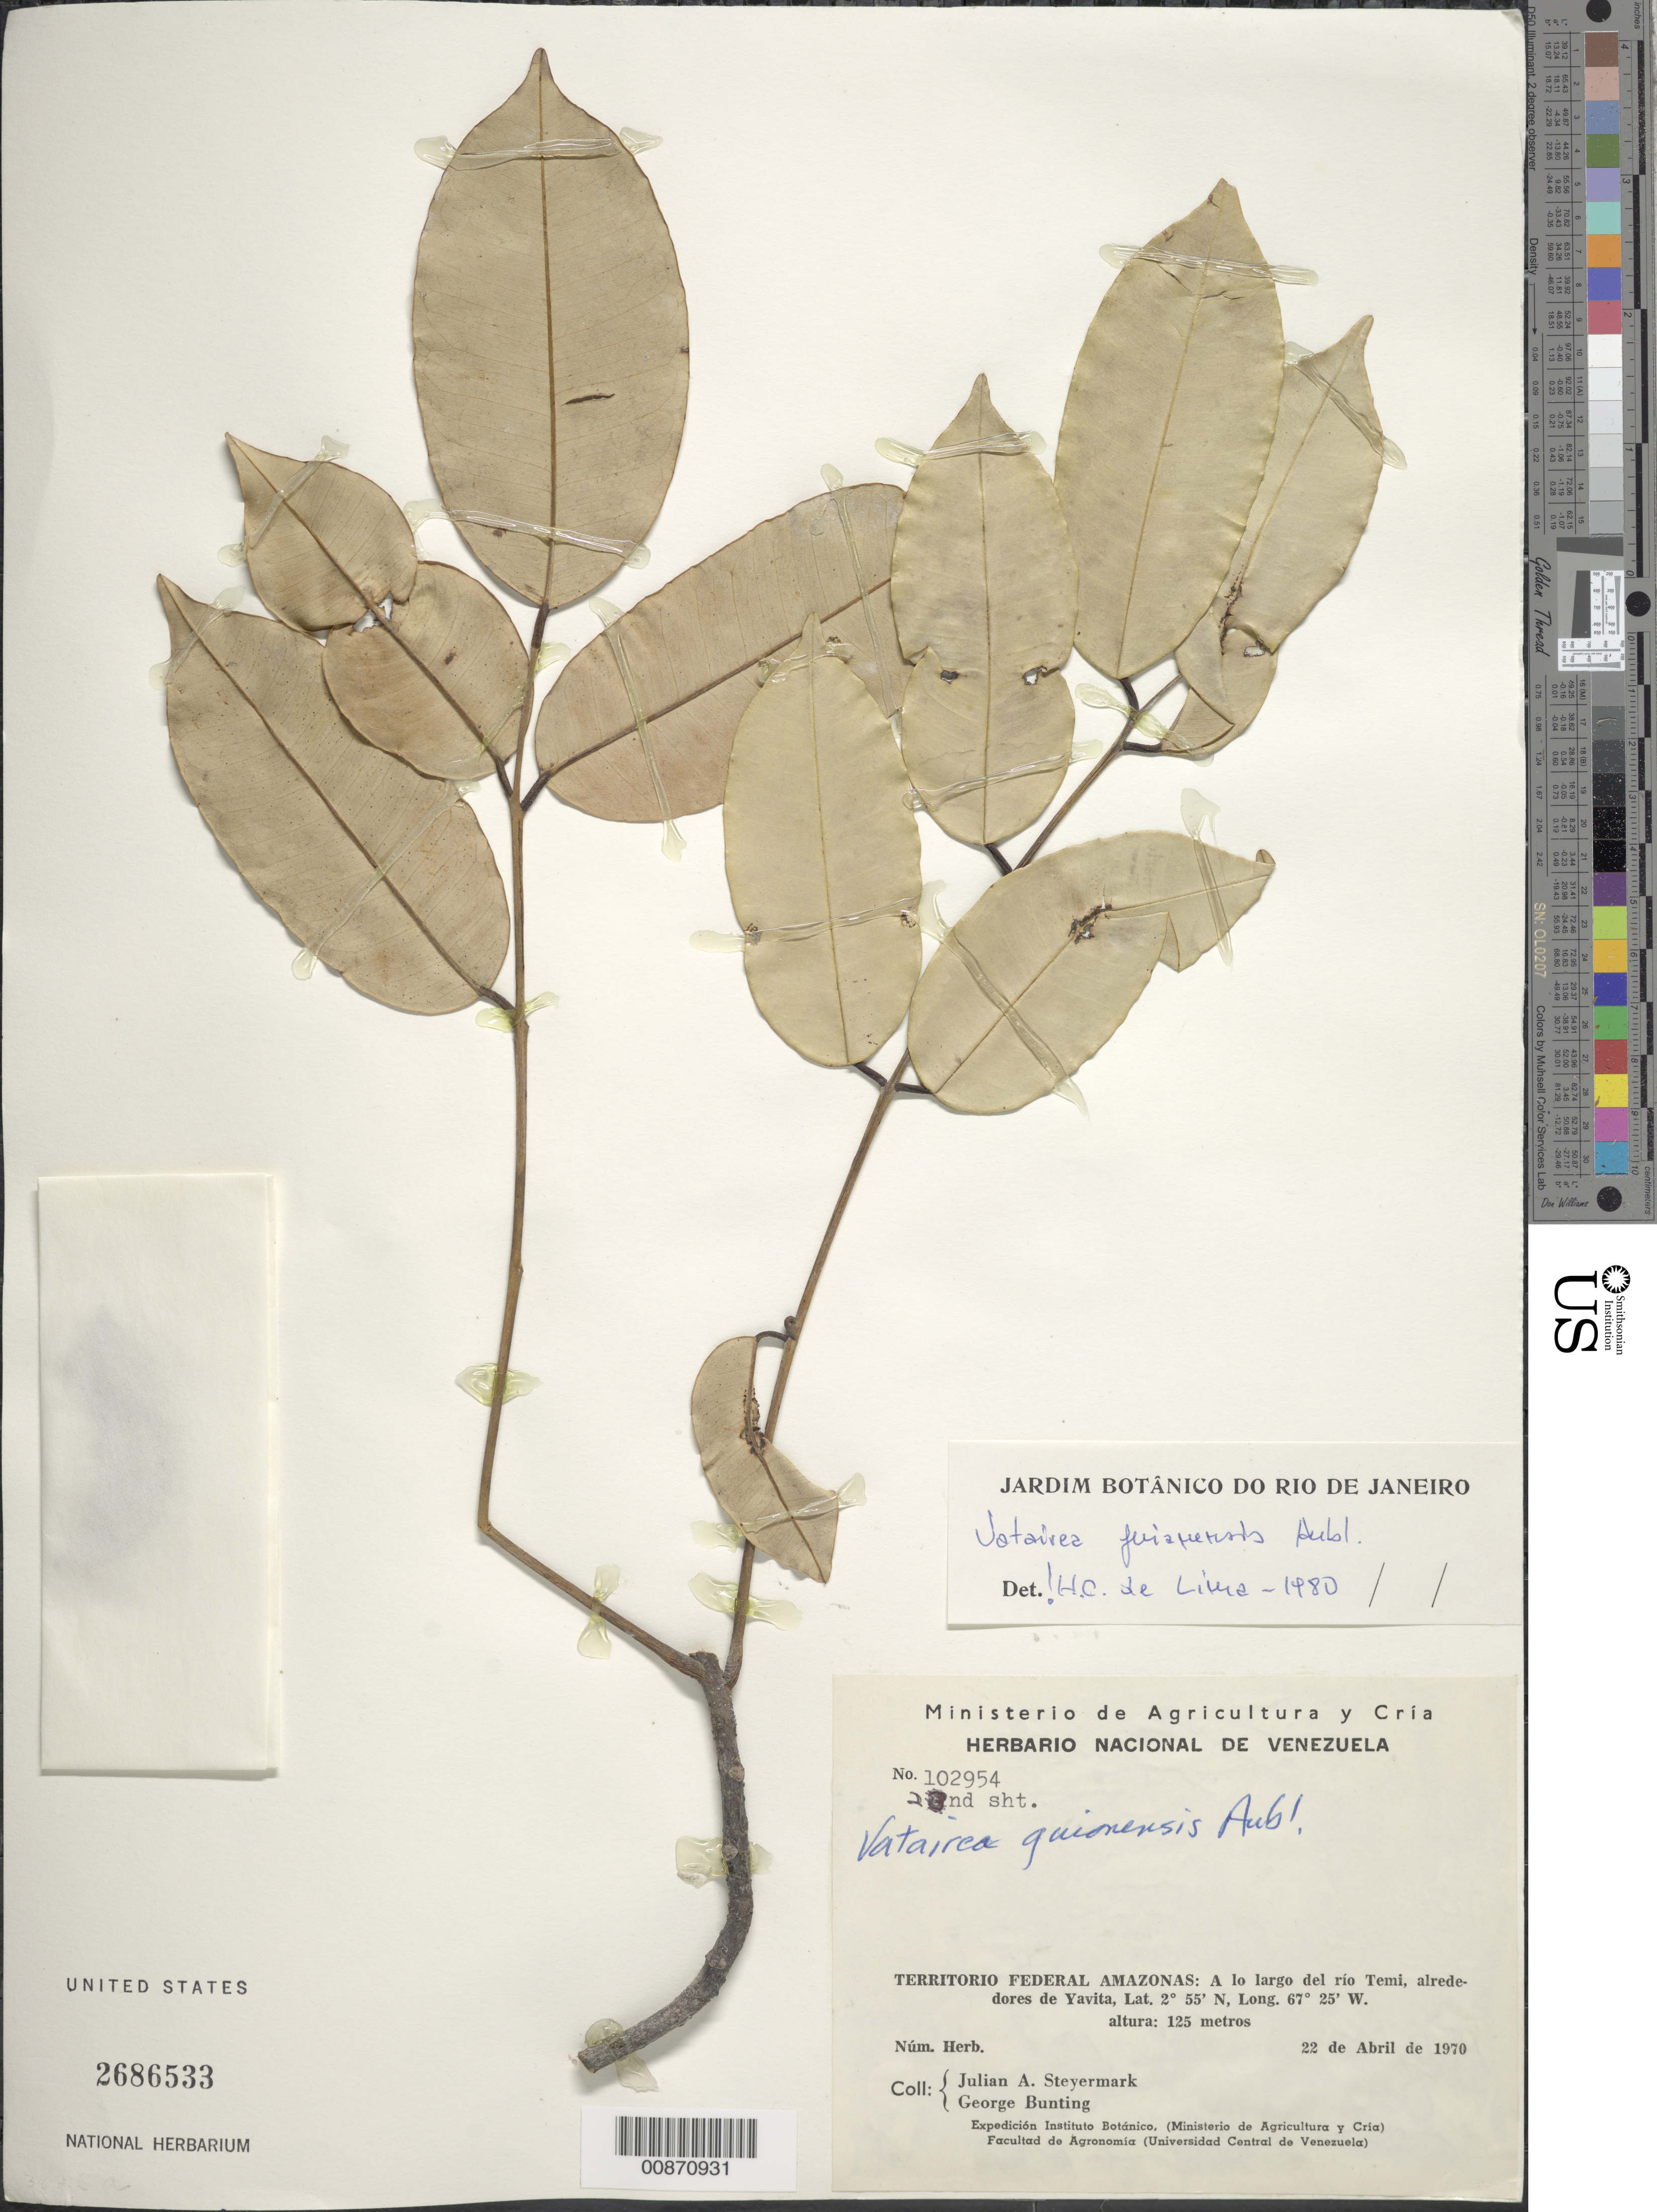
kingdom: Plantae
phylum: Tracheophyta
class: Magnoliopsida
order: Fabales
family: Fabaceae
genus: Vatairea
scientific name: Vatairea guianensis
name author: Aubl.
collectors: J. Steyermark & G. S. Bunting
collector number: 102954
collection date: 1970-04-22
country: Venezuela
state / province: Amazonas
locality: Territorio Federal Amazonas: A lo largo del río Temi, alrededores de Yavita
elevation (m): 125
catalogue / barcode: US 2686533